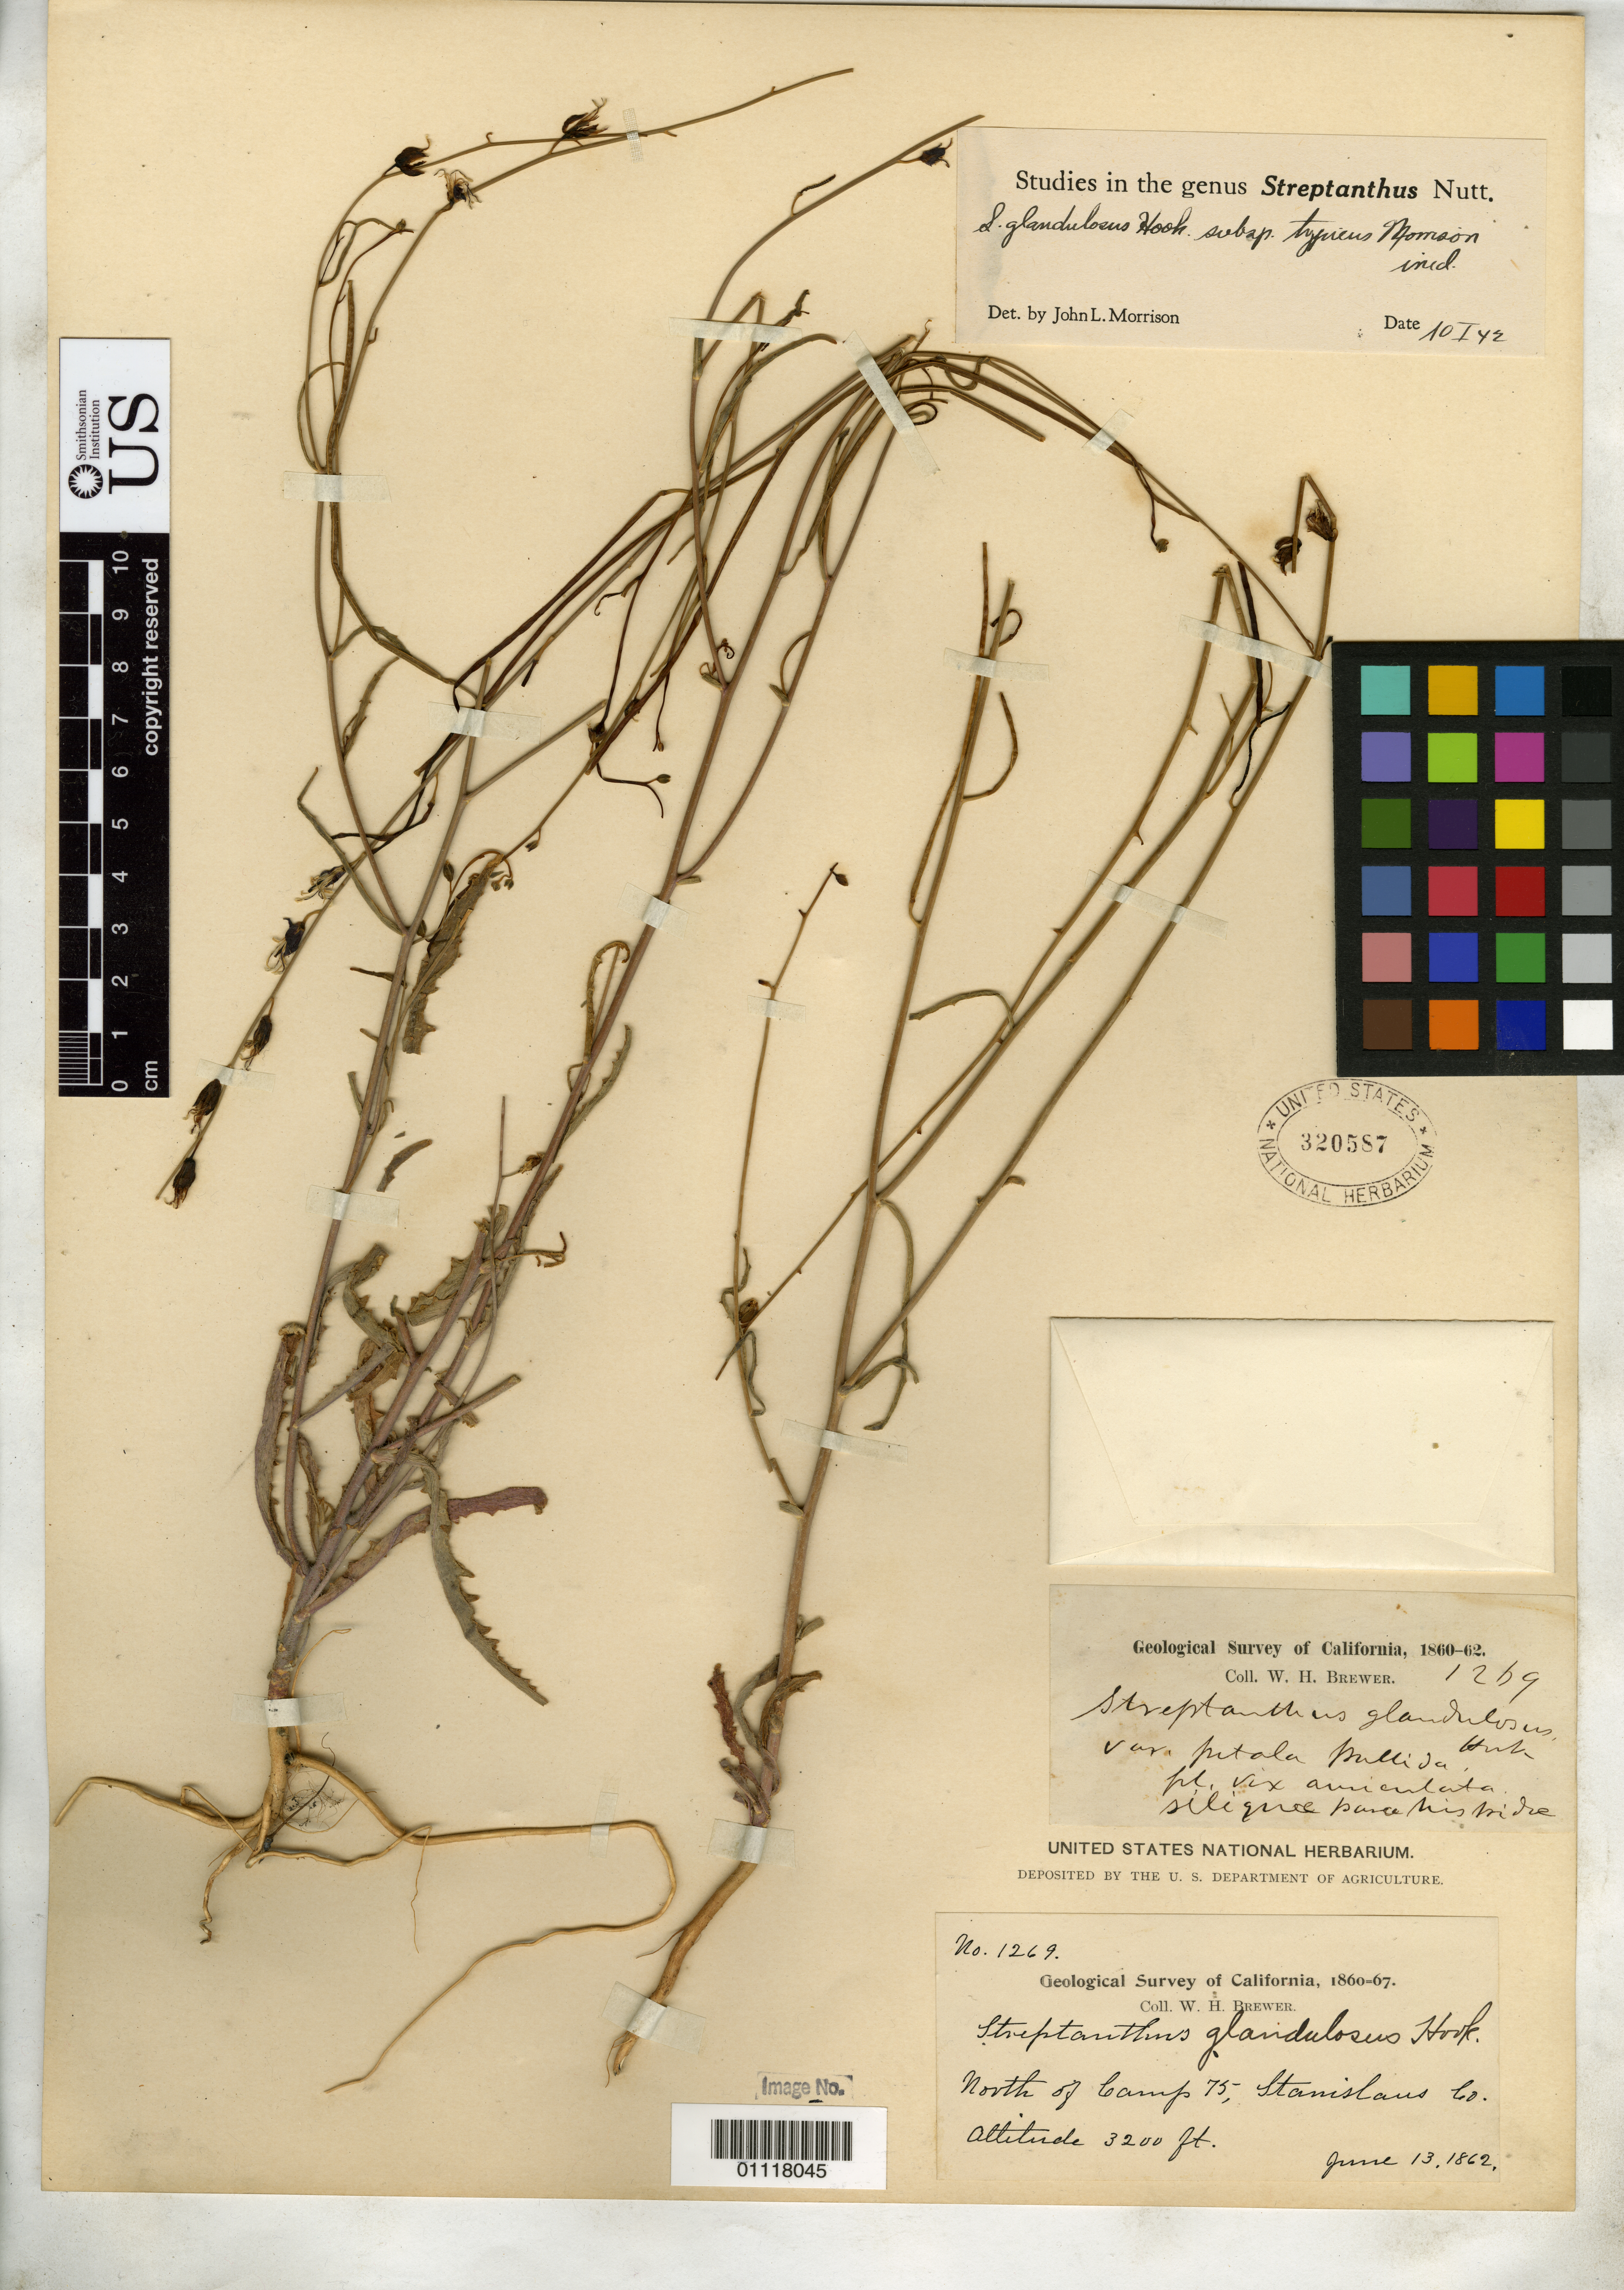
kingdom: Plantae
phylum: Tracheophyta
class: Magnoliopsida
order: Brassicales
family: Brassicaceae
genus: Streptanthus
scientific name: Streptanthus glandulosus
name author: Hook.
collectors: W. H. Brewer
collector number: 1269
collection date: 1862-06-13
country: United States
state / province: California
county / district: Stanislaus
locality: North of Camp 75.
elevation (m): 975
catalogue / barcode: US 320587